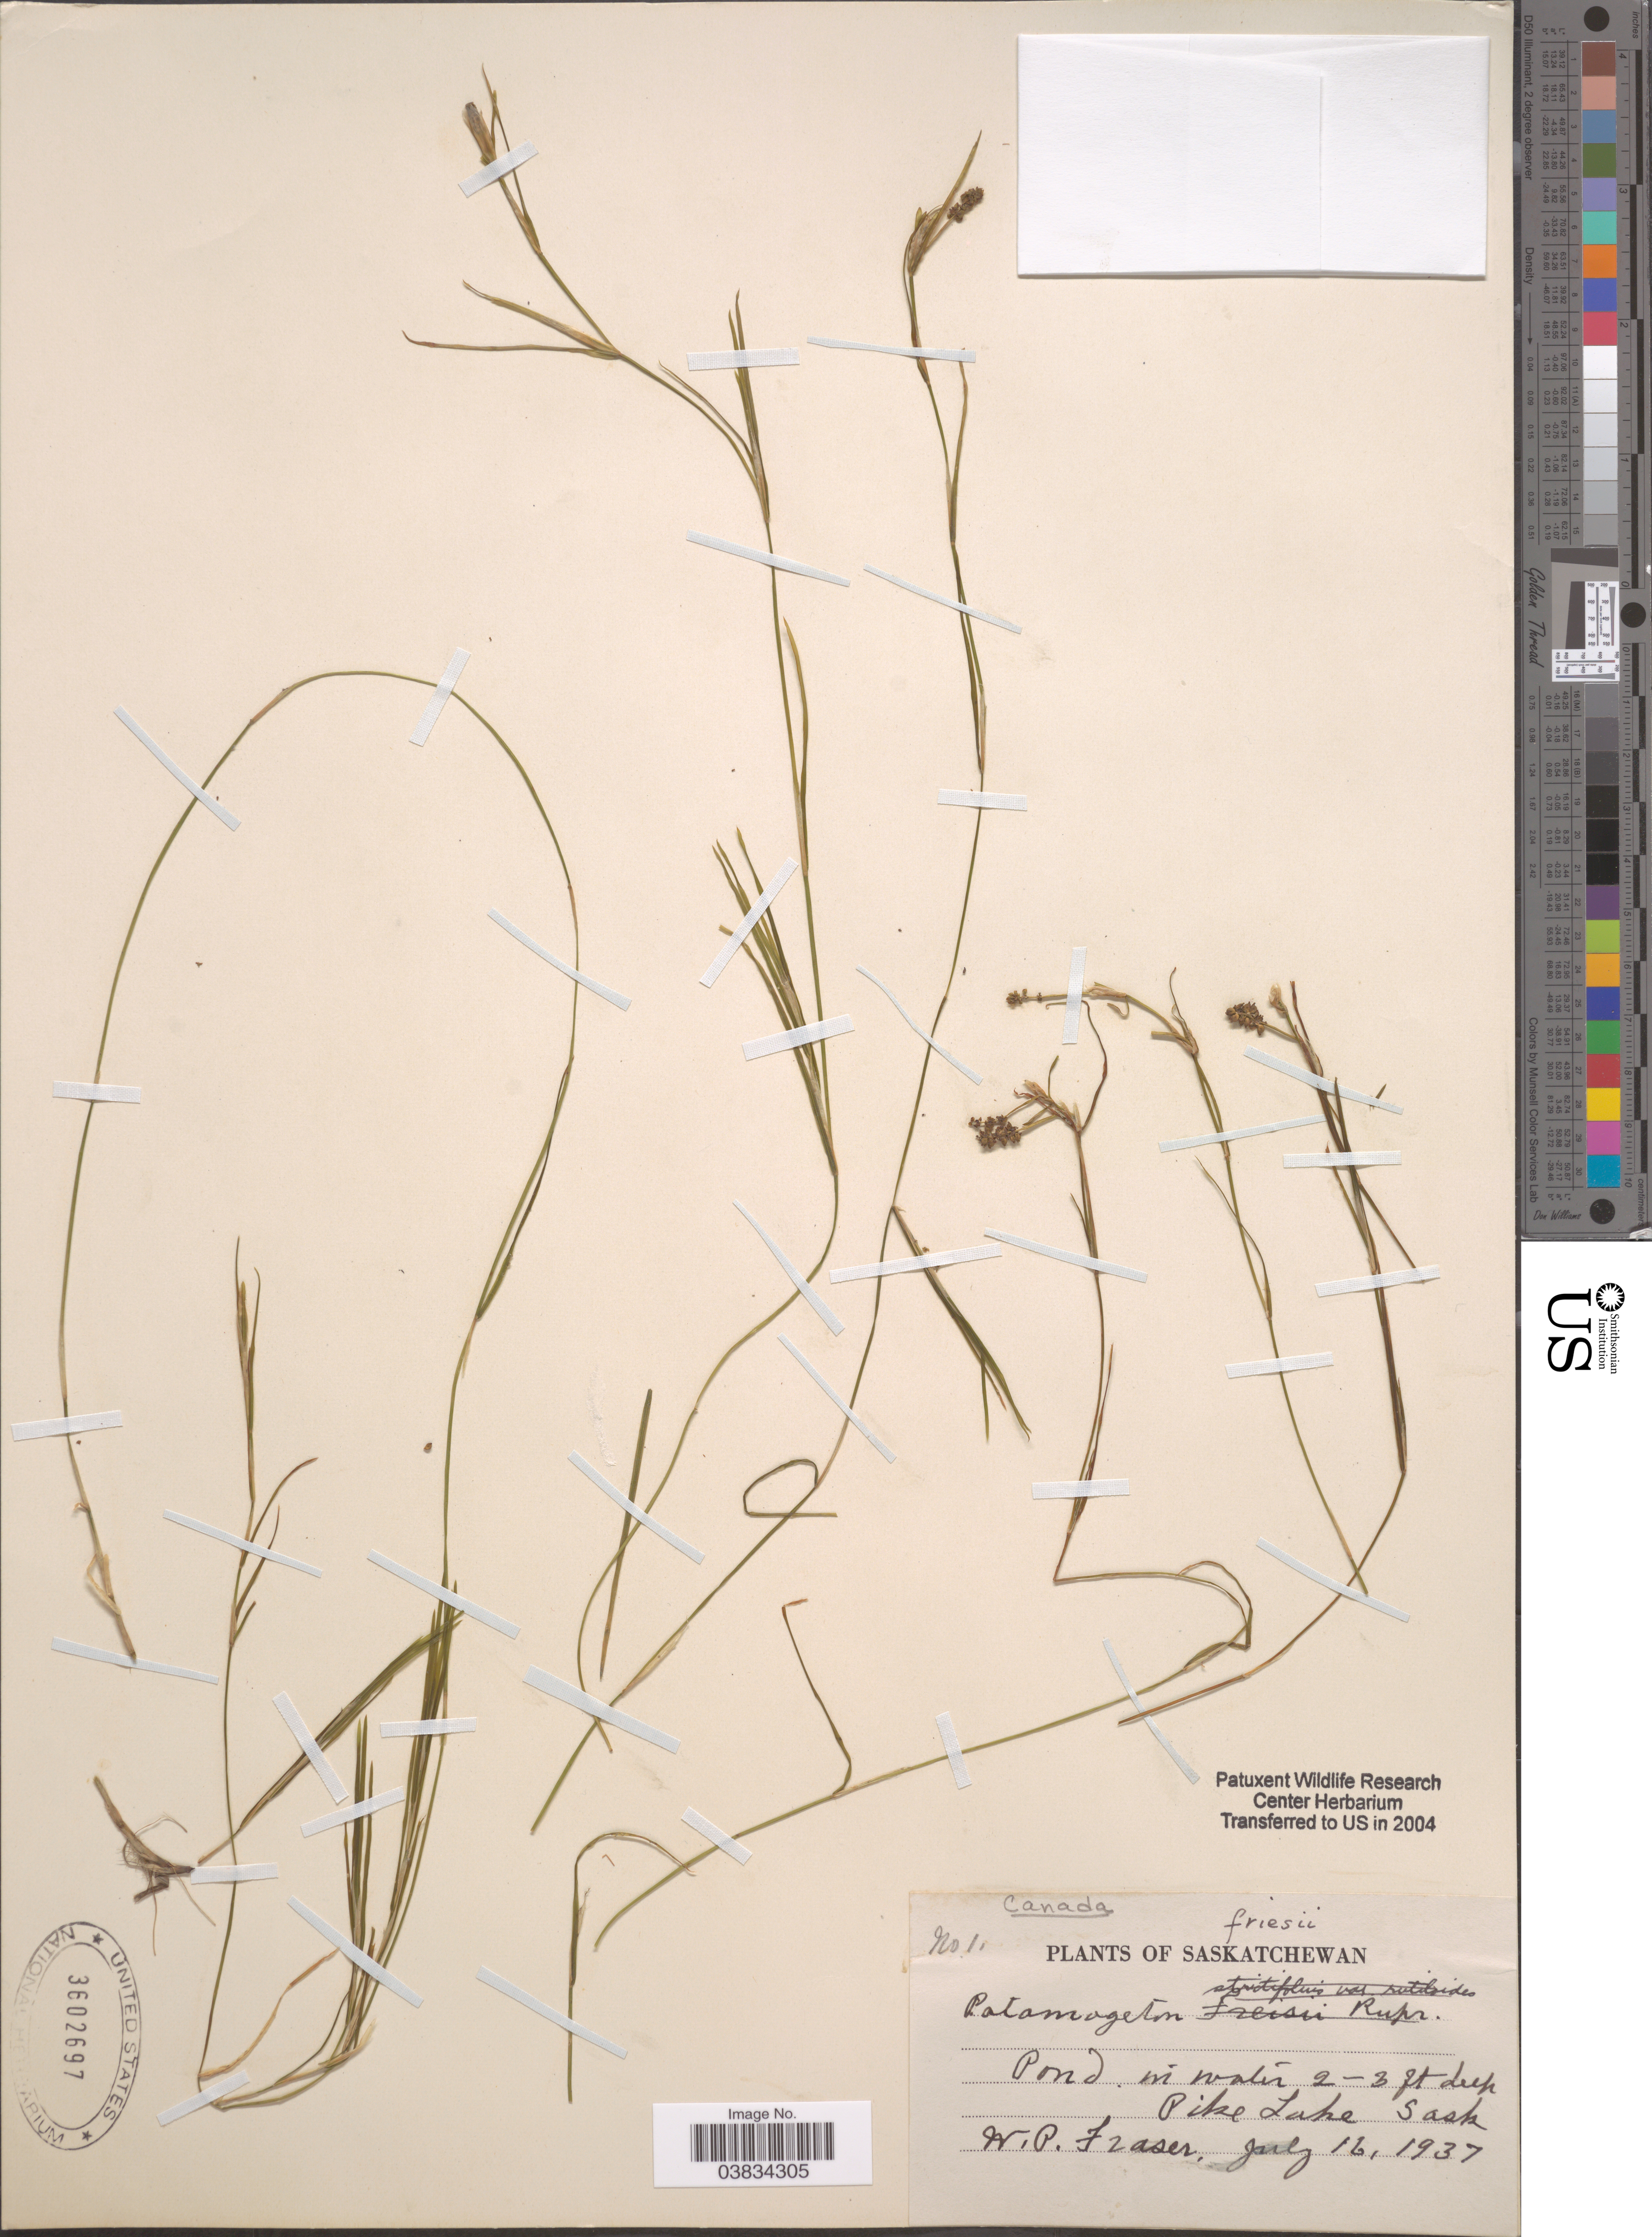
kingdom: Plantae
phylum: Tracheophyta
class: Liliopsida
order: Alismatales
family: Potamogetonaceae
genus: Potamogeton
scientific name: Potamogeton friesii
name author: Rupr.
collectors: W. Fraser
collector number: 1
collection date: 1937-07-16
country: Canada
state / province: Saskatchewan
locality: Pike Lake.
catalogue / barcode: US 3602697